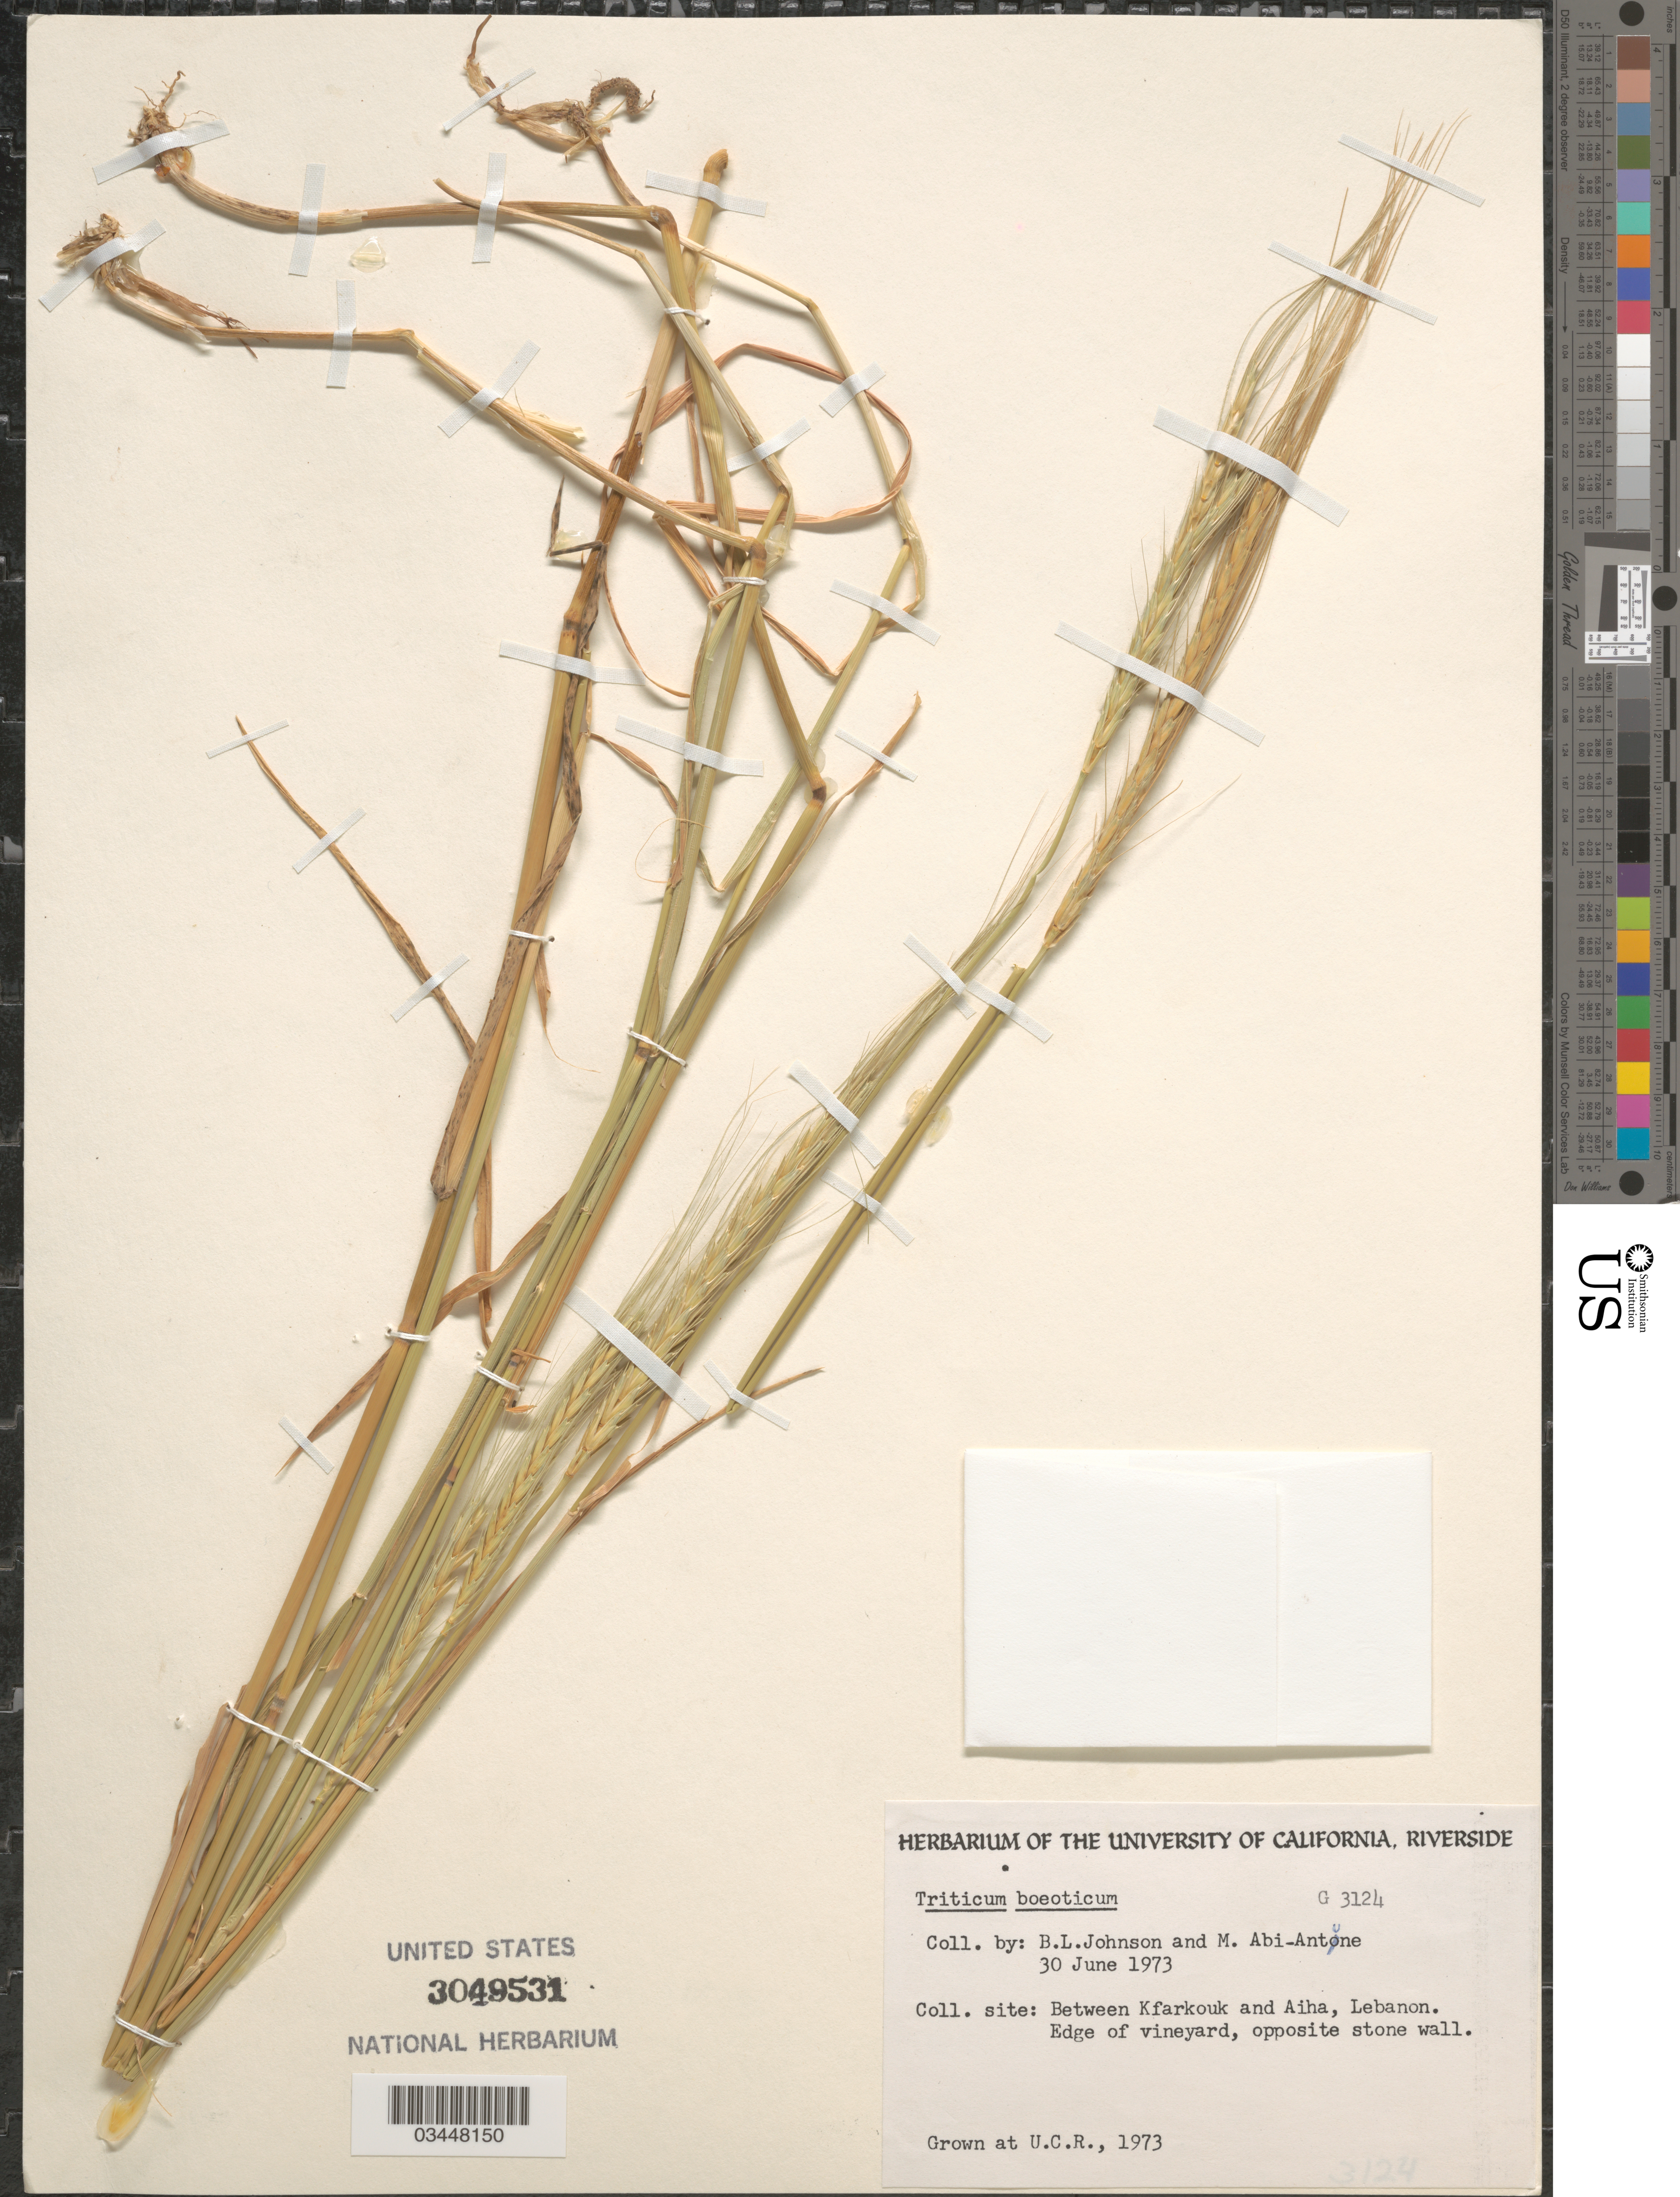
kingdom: Plantae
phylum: Tracheophyta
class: Liliopsida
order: Poales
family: Poaceae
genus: Triticum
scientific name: Triticum boeoticum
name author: Boiss.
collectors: ex herb. Univ. of California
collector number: G3124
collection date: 1973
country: United States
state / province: California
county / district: Riverside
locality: U.C.R.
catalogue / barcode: US 3049531